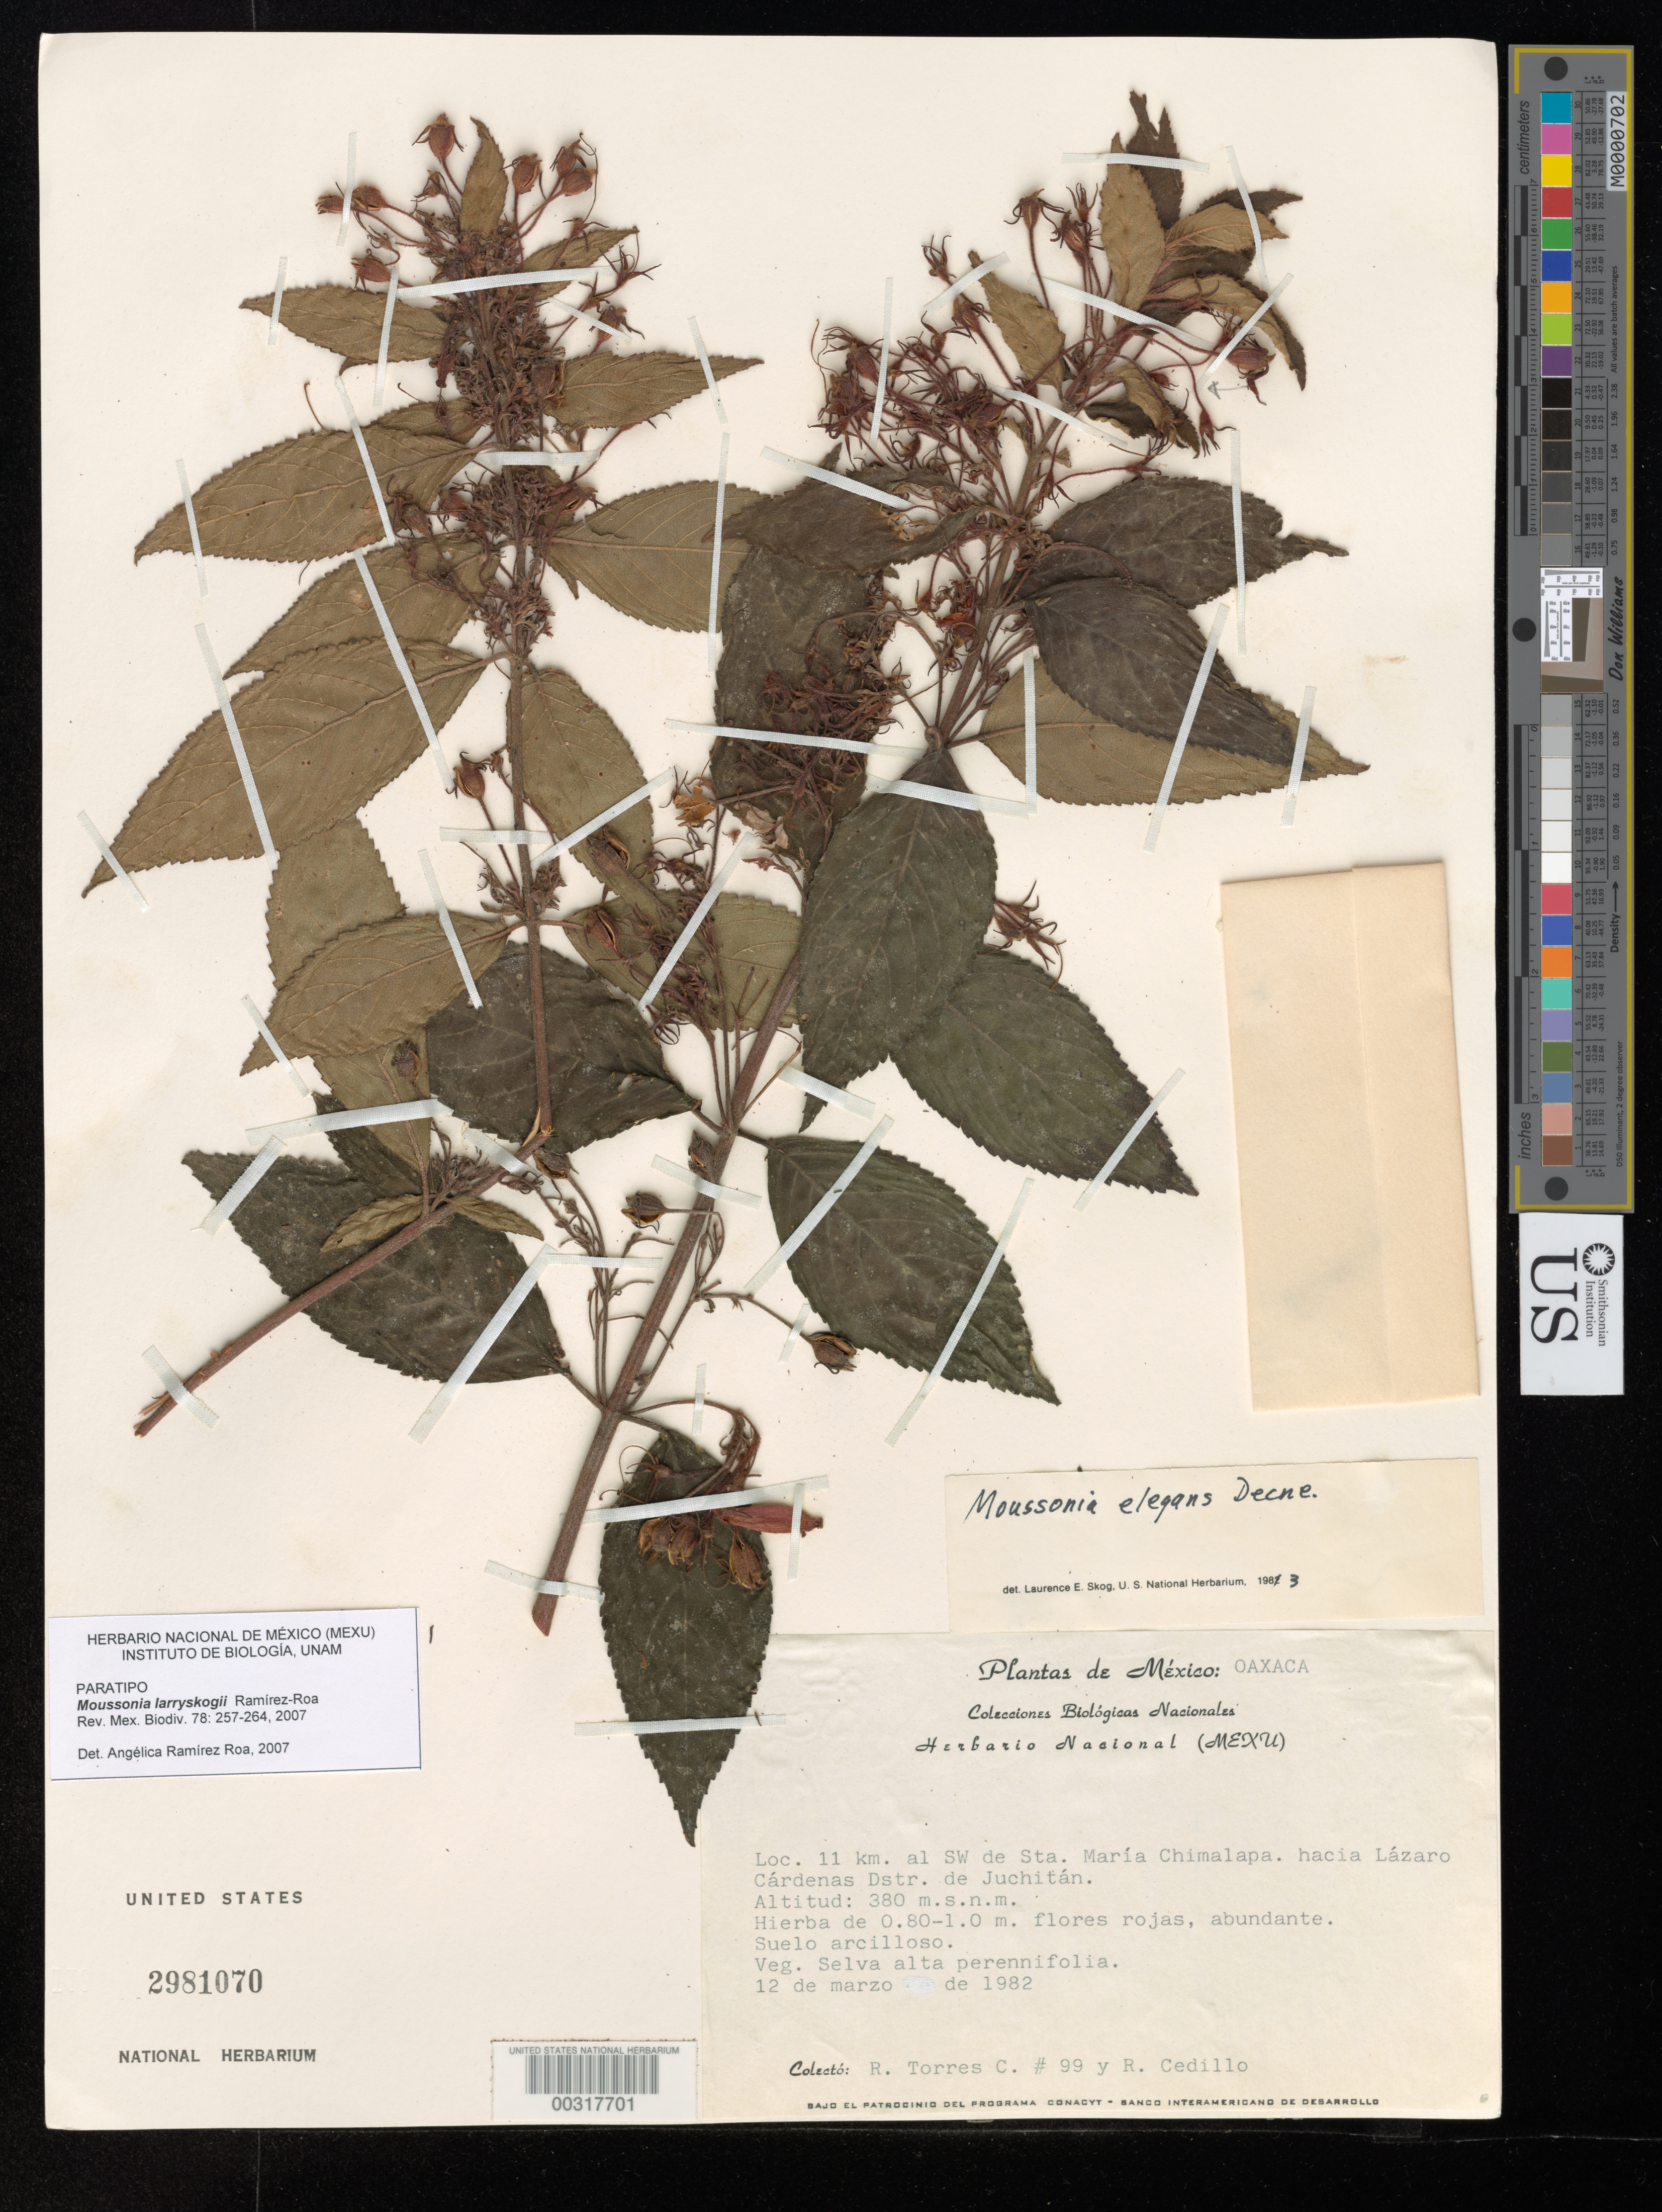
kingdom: Plantae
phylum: Tracheophyta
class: Magnoliopsida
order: Lamiales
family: Gesneriaceae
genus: Moussonia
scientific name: Moussonia larryskogii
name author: Ram.-Roa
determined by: Ramírez-Roa, A.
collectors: R. Torres R. & R. Cedillo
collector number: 99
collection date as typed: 12 Mar 1982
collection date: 1982-03-12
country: Mexico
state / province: Oaxaca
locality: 11 km SW of Sta. Maria Chimalapa, near Lazaro Cardenas, Dist. Juchitan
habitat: Suelo arcilloso. Veg. Selva alta perennifolia.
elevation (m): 380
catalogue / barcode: US 2981070